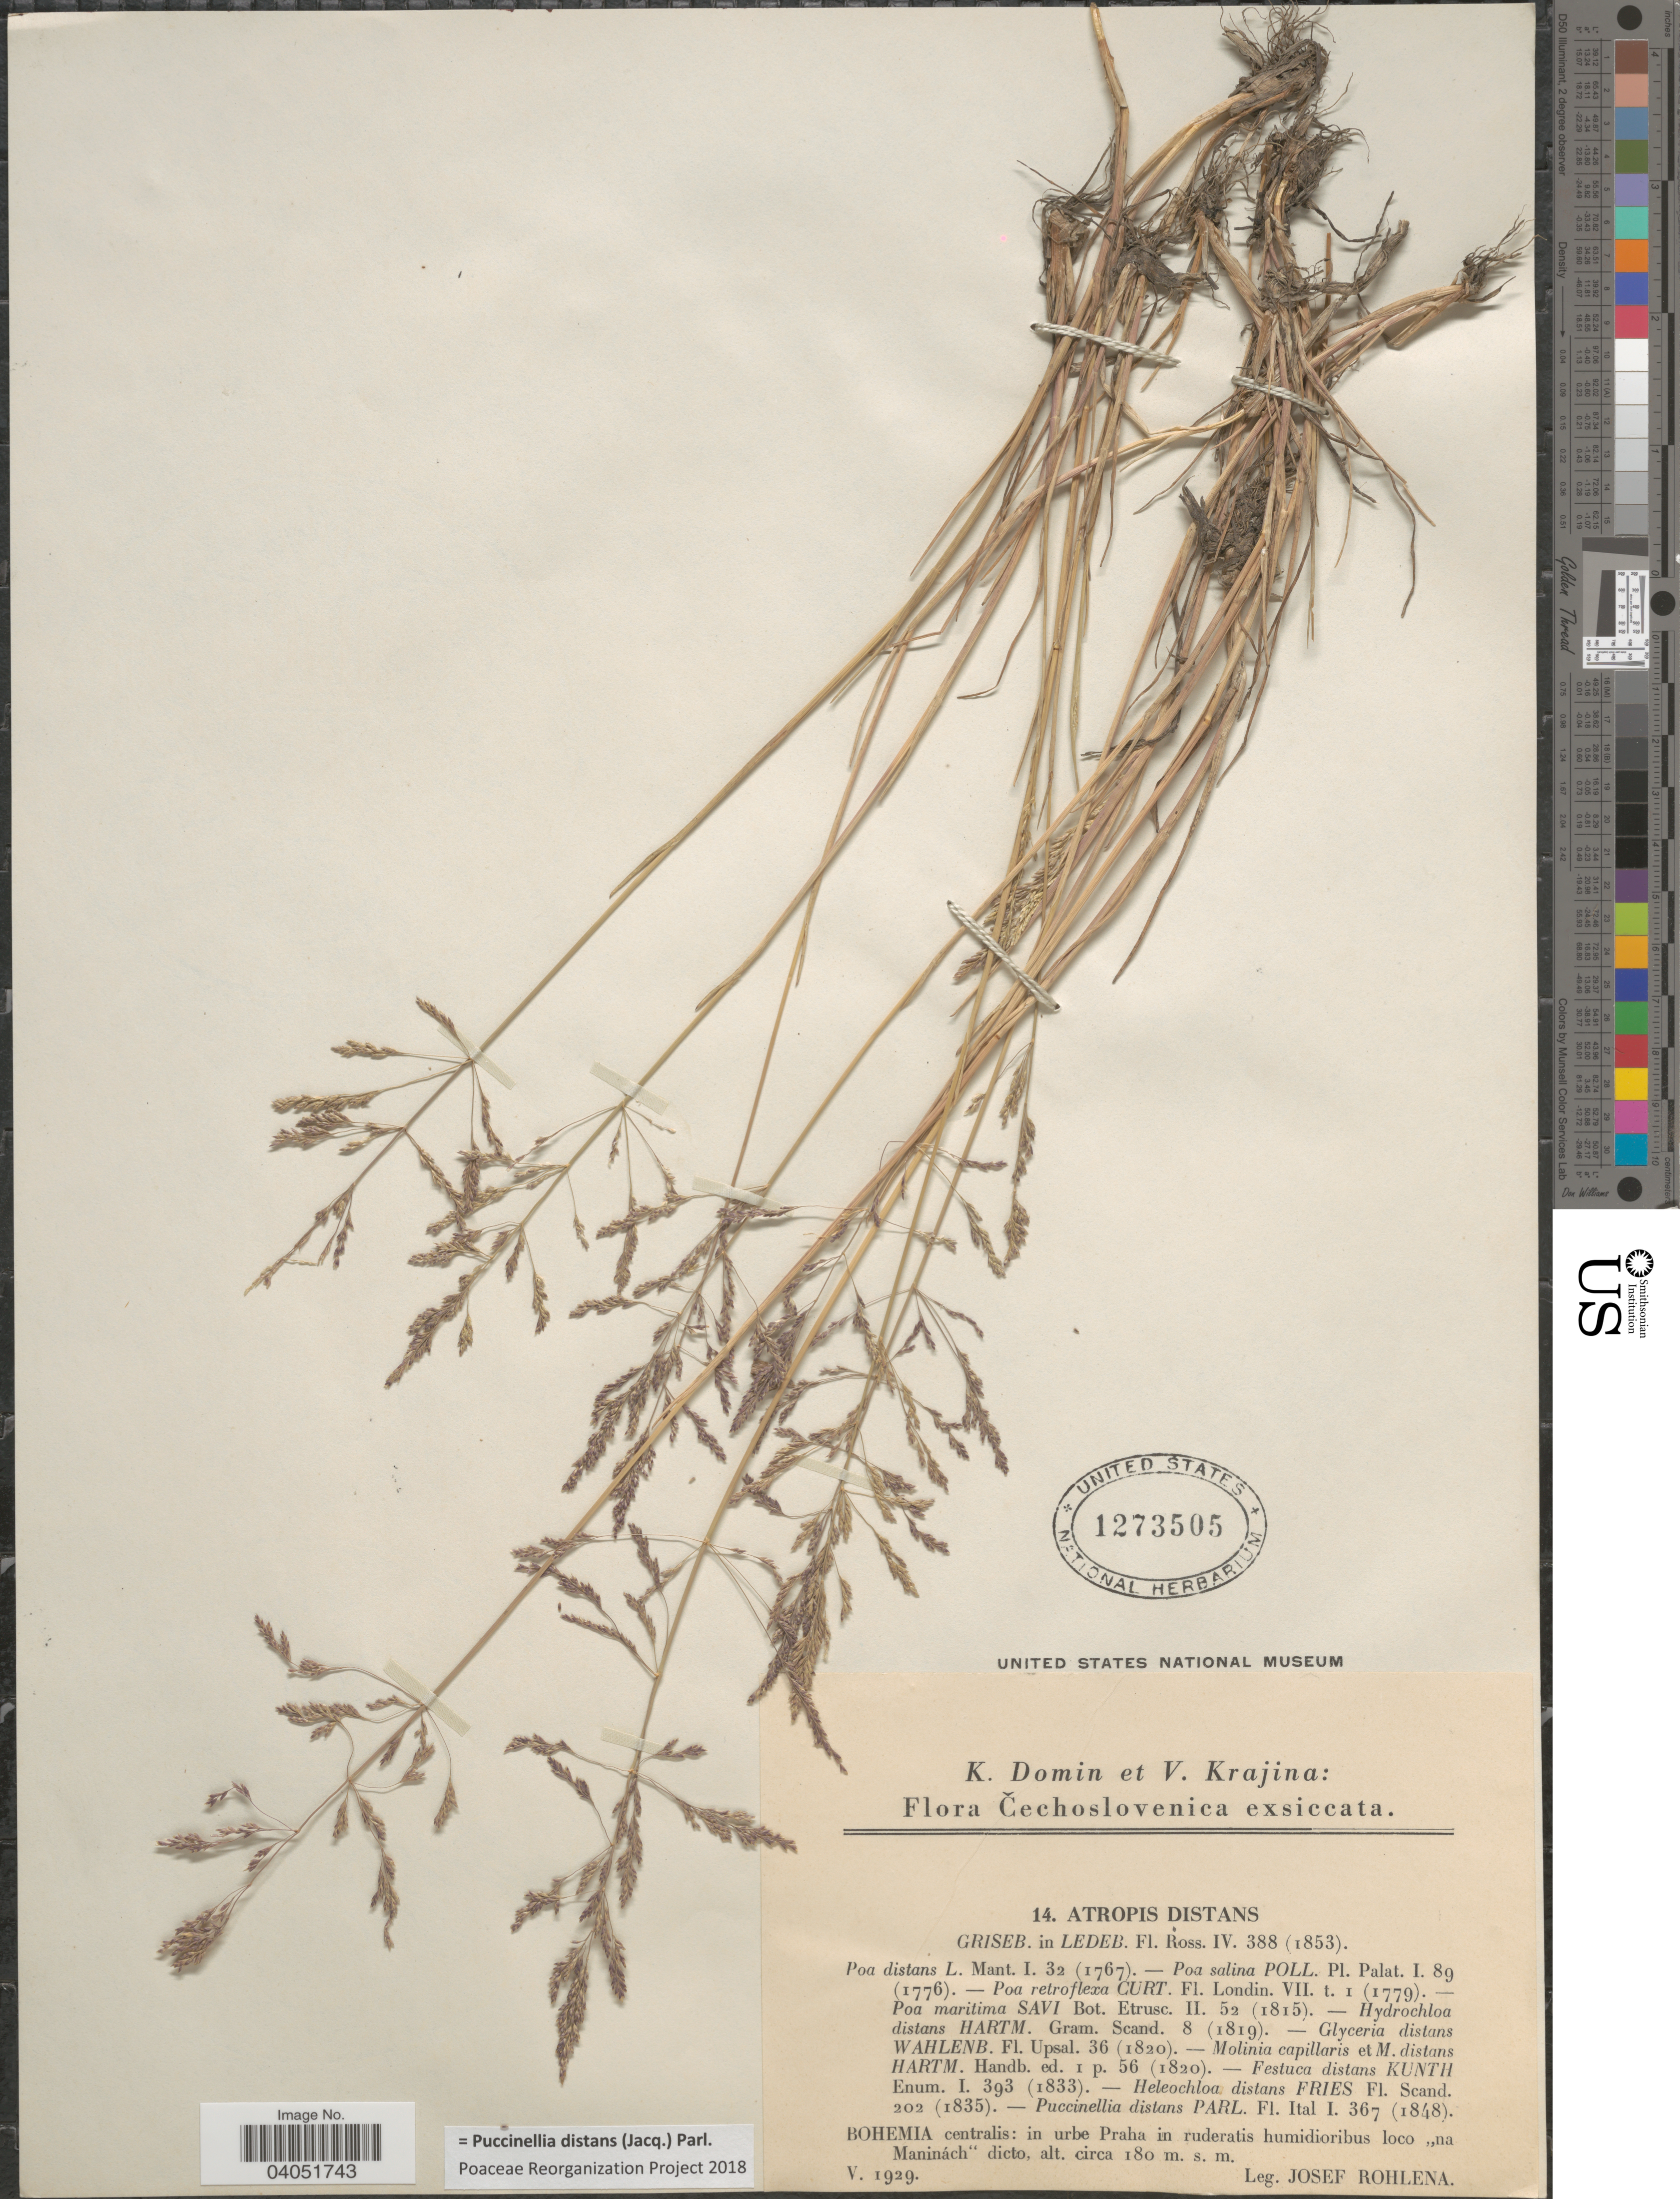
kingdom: Plantae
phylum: Tracheophyta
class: Liliopsida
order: Poales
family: Poaceae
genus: Puccinellia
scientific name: Puccinellia distans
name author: (Jacq.) Parl.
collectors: J. Rohlena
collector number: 14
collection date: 1929-05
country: Czechia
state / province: Central Bohemian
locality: Bohemia centralis: in urbe Praha in ruderatis humidioribus loco "na Maninách" dicto.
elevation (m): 180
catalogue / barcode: US 1273505